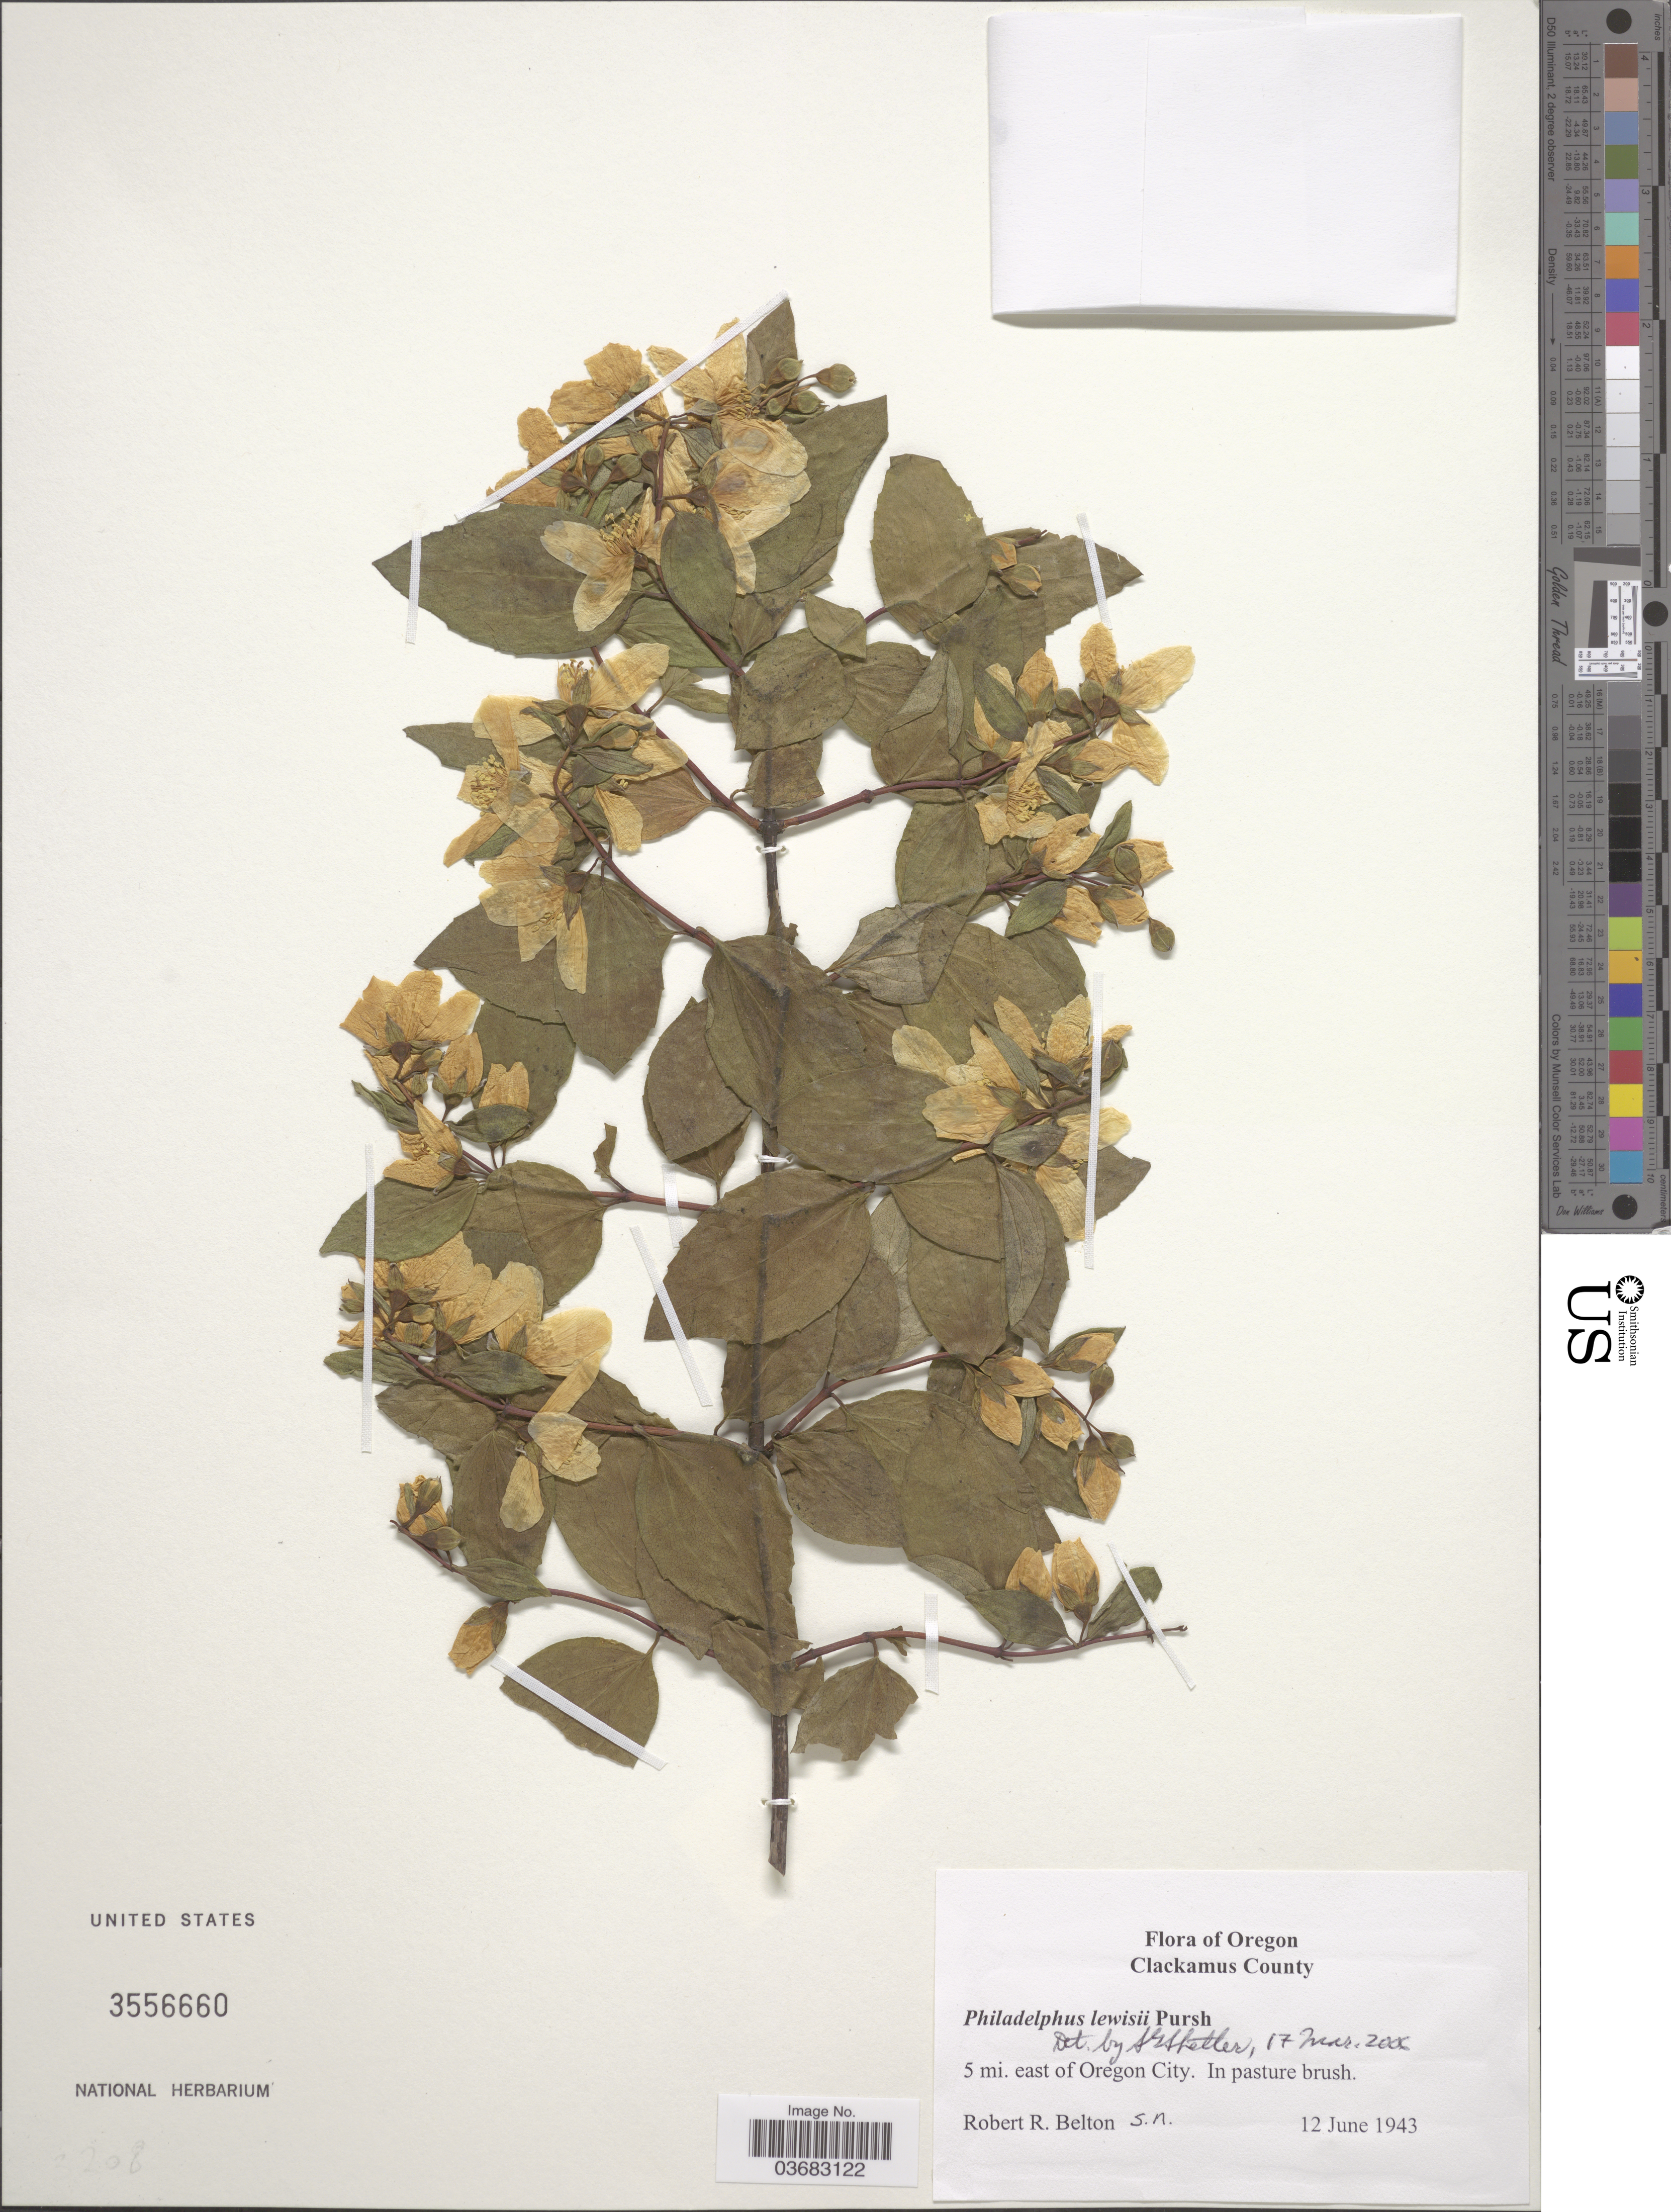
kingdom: Plantae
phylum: Tracheophyta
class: Magnoliopsida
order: Cornales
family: Hydrangeaceae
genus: Philadelphus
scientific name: Philadelphus lewisii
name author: Pursh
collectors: R. Belton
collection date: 1943-06-12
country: United States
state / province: Oregon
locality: Clackamus County. 5 mi. east of Oregon City.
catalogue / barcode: US 3556660